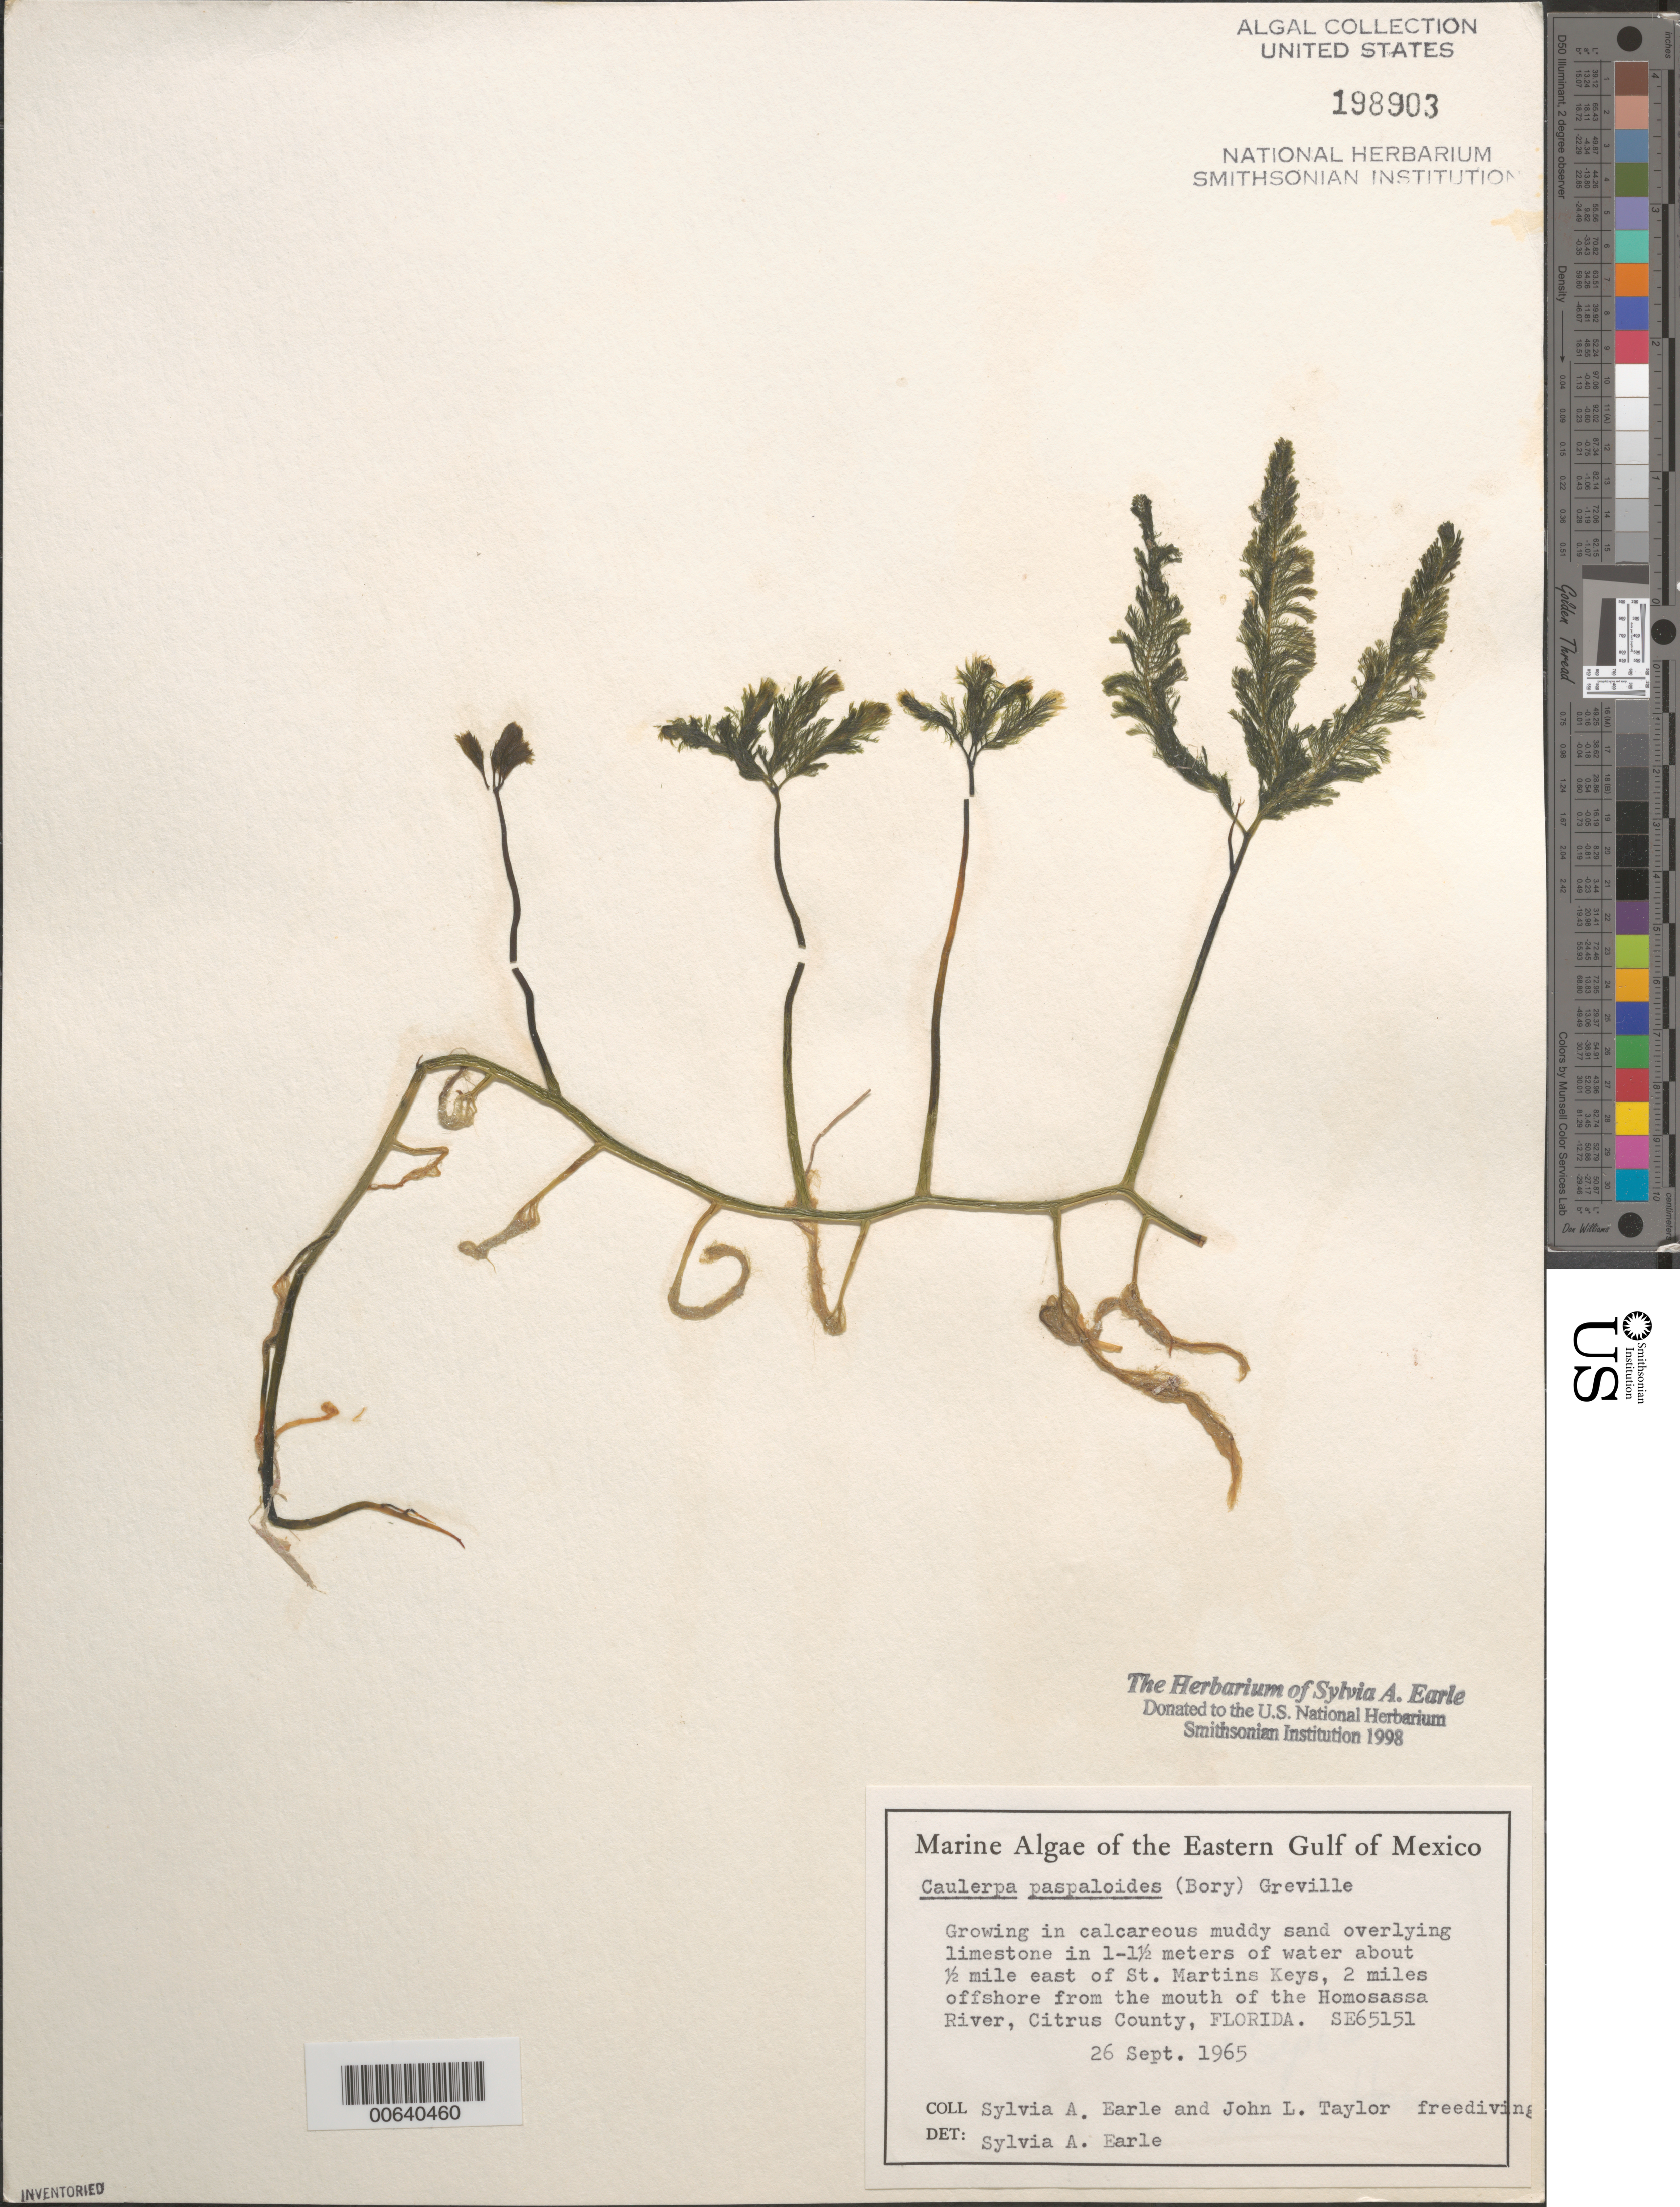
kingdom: Plantae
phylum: Chlorophyta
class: Ulvophyceae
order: Bryopsidales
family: Caulerpaceae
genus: Caulerpa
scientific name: Caulerpa paspaloides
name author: (Bory) Grev.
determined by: Earle, S. A.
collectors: S. A. Earle & J. L. Taylor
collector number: SE 65151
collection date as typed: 26 Sep 1965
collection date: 1965-09-26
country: United States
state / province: Florida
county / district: Citrus County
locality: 2 miles off Homosassa River mouth, ca. 0.5 mile east of St. Martins Keys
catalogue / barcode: US 198903